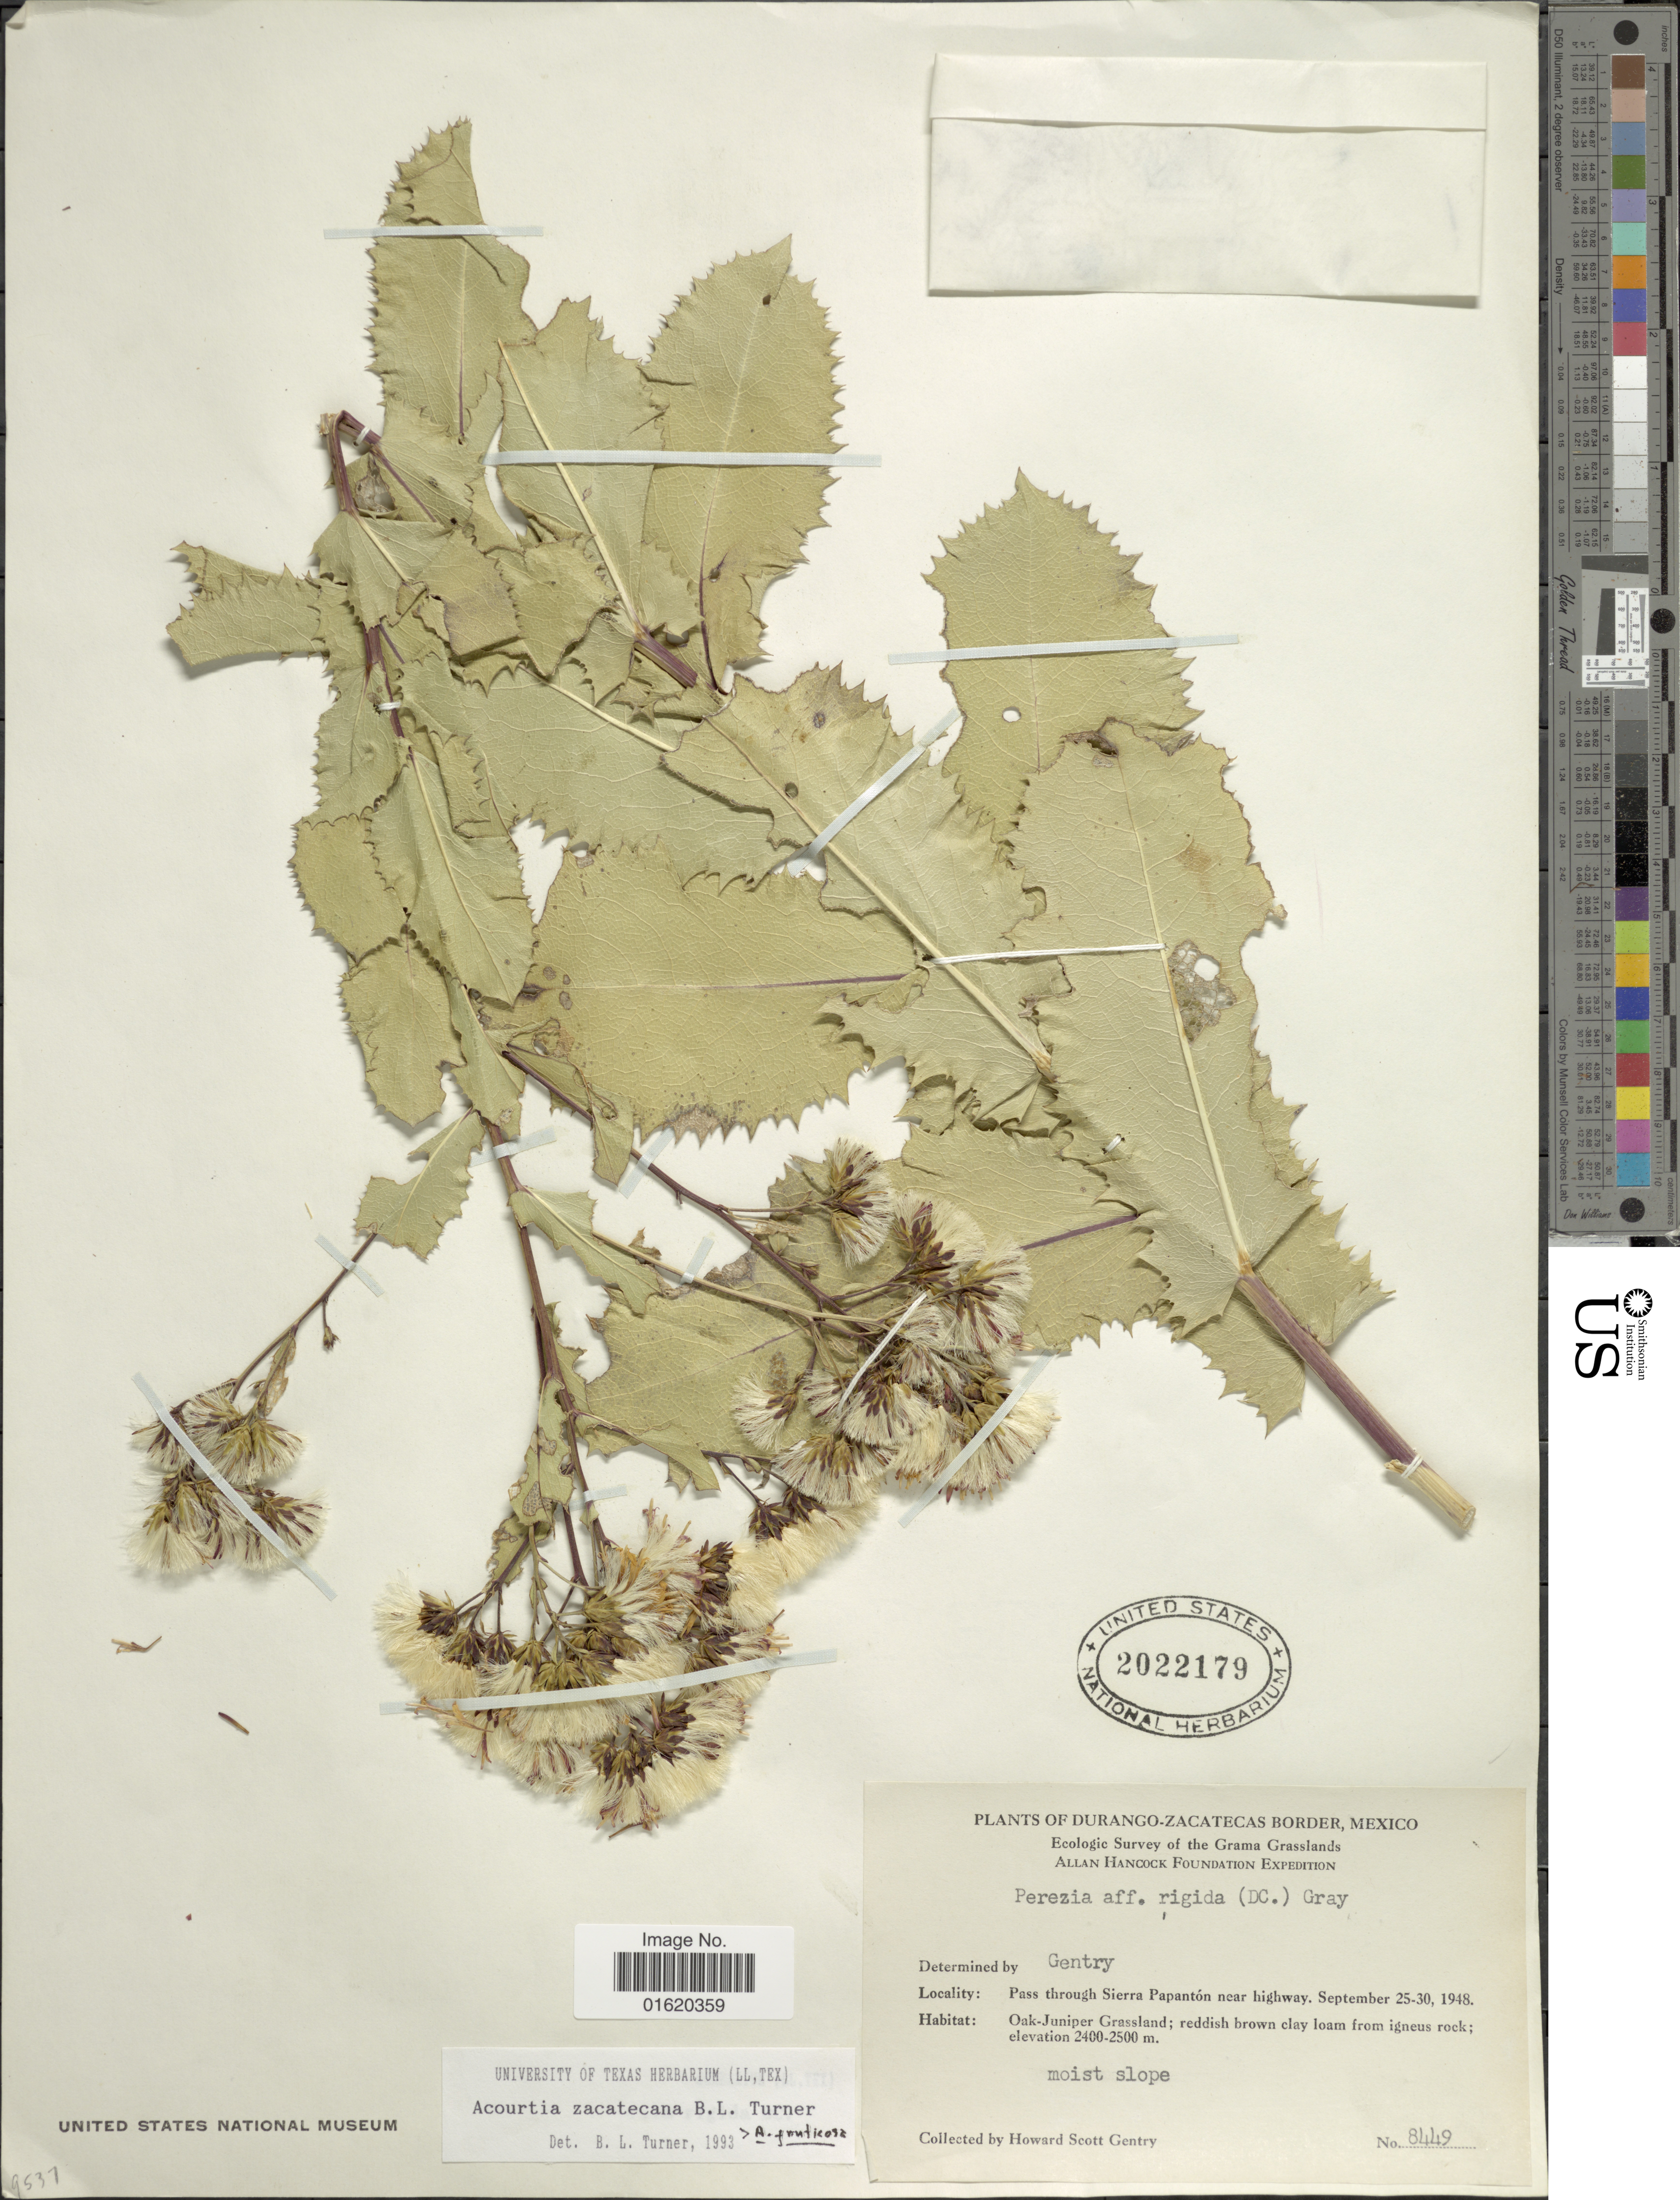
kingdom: Plantae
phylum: Tracheophyta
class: Magnoliopsida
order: Asterales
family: Asteraceae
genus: Acourtia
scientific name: Acourtia zacatecana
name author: B.L. Turner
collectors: H. S. Gentry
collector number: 8449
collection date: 1948-09-25/1948-09-30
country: Mexico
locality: Durango-Zacatecas Border, pass through Sierra papantón near highway, Oak-Juniper Grassland, moist slope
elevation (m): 2400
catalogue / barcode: US 2022179